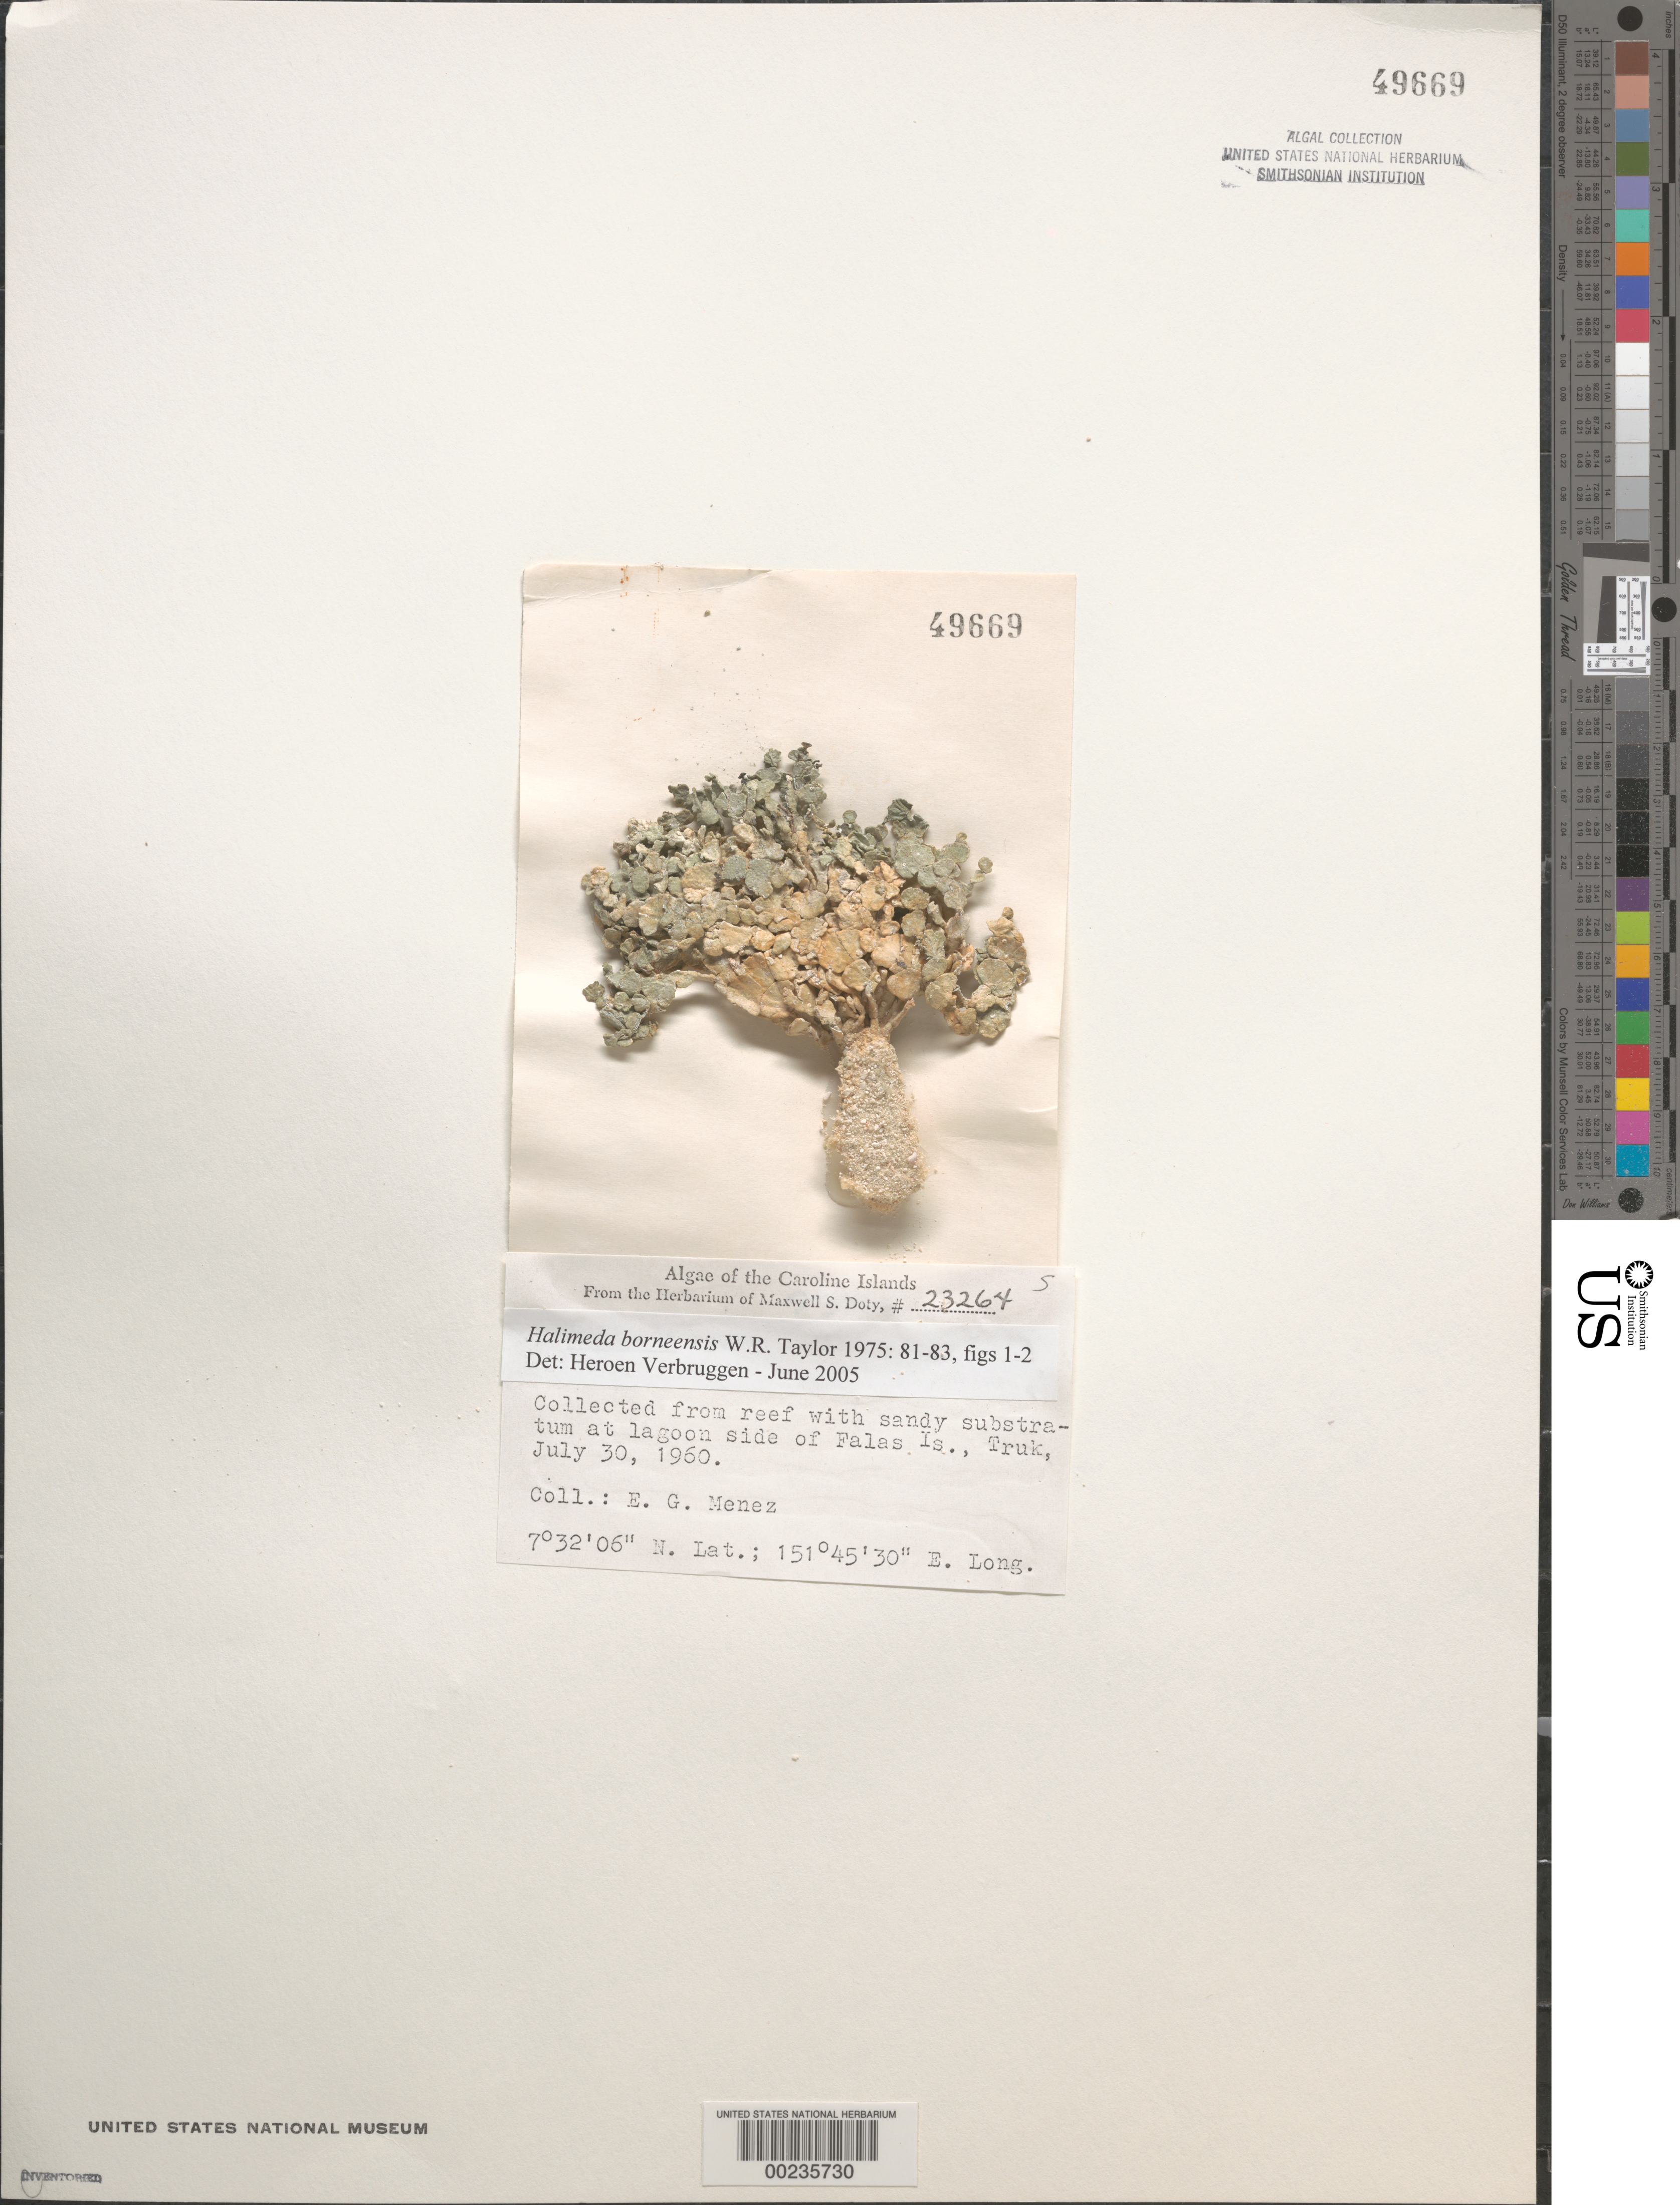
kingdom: Plantae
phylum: Chlorophyta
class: Ulvophyceae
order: Bryopsidales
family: Halimedaceae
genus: Halimeda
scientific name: Halimeda borneensis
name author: W.R. Taylor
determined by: Verbruggen, H.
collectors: Meñez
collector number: MSD 23264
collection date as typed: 30 Jul 1960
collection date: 1960-07-30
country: Micronesia, Federated States of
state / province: Truk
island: Falas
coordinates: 7 32' 06" N, 151 45' 30" E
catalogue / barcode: US 49669